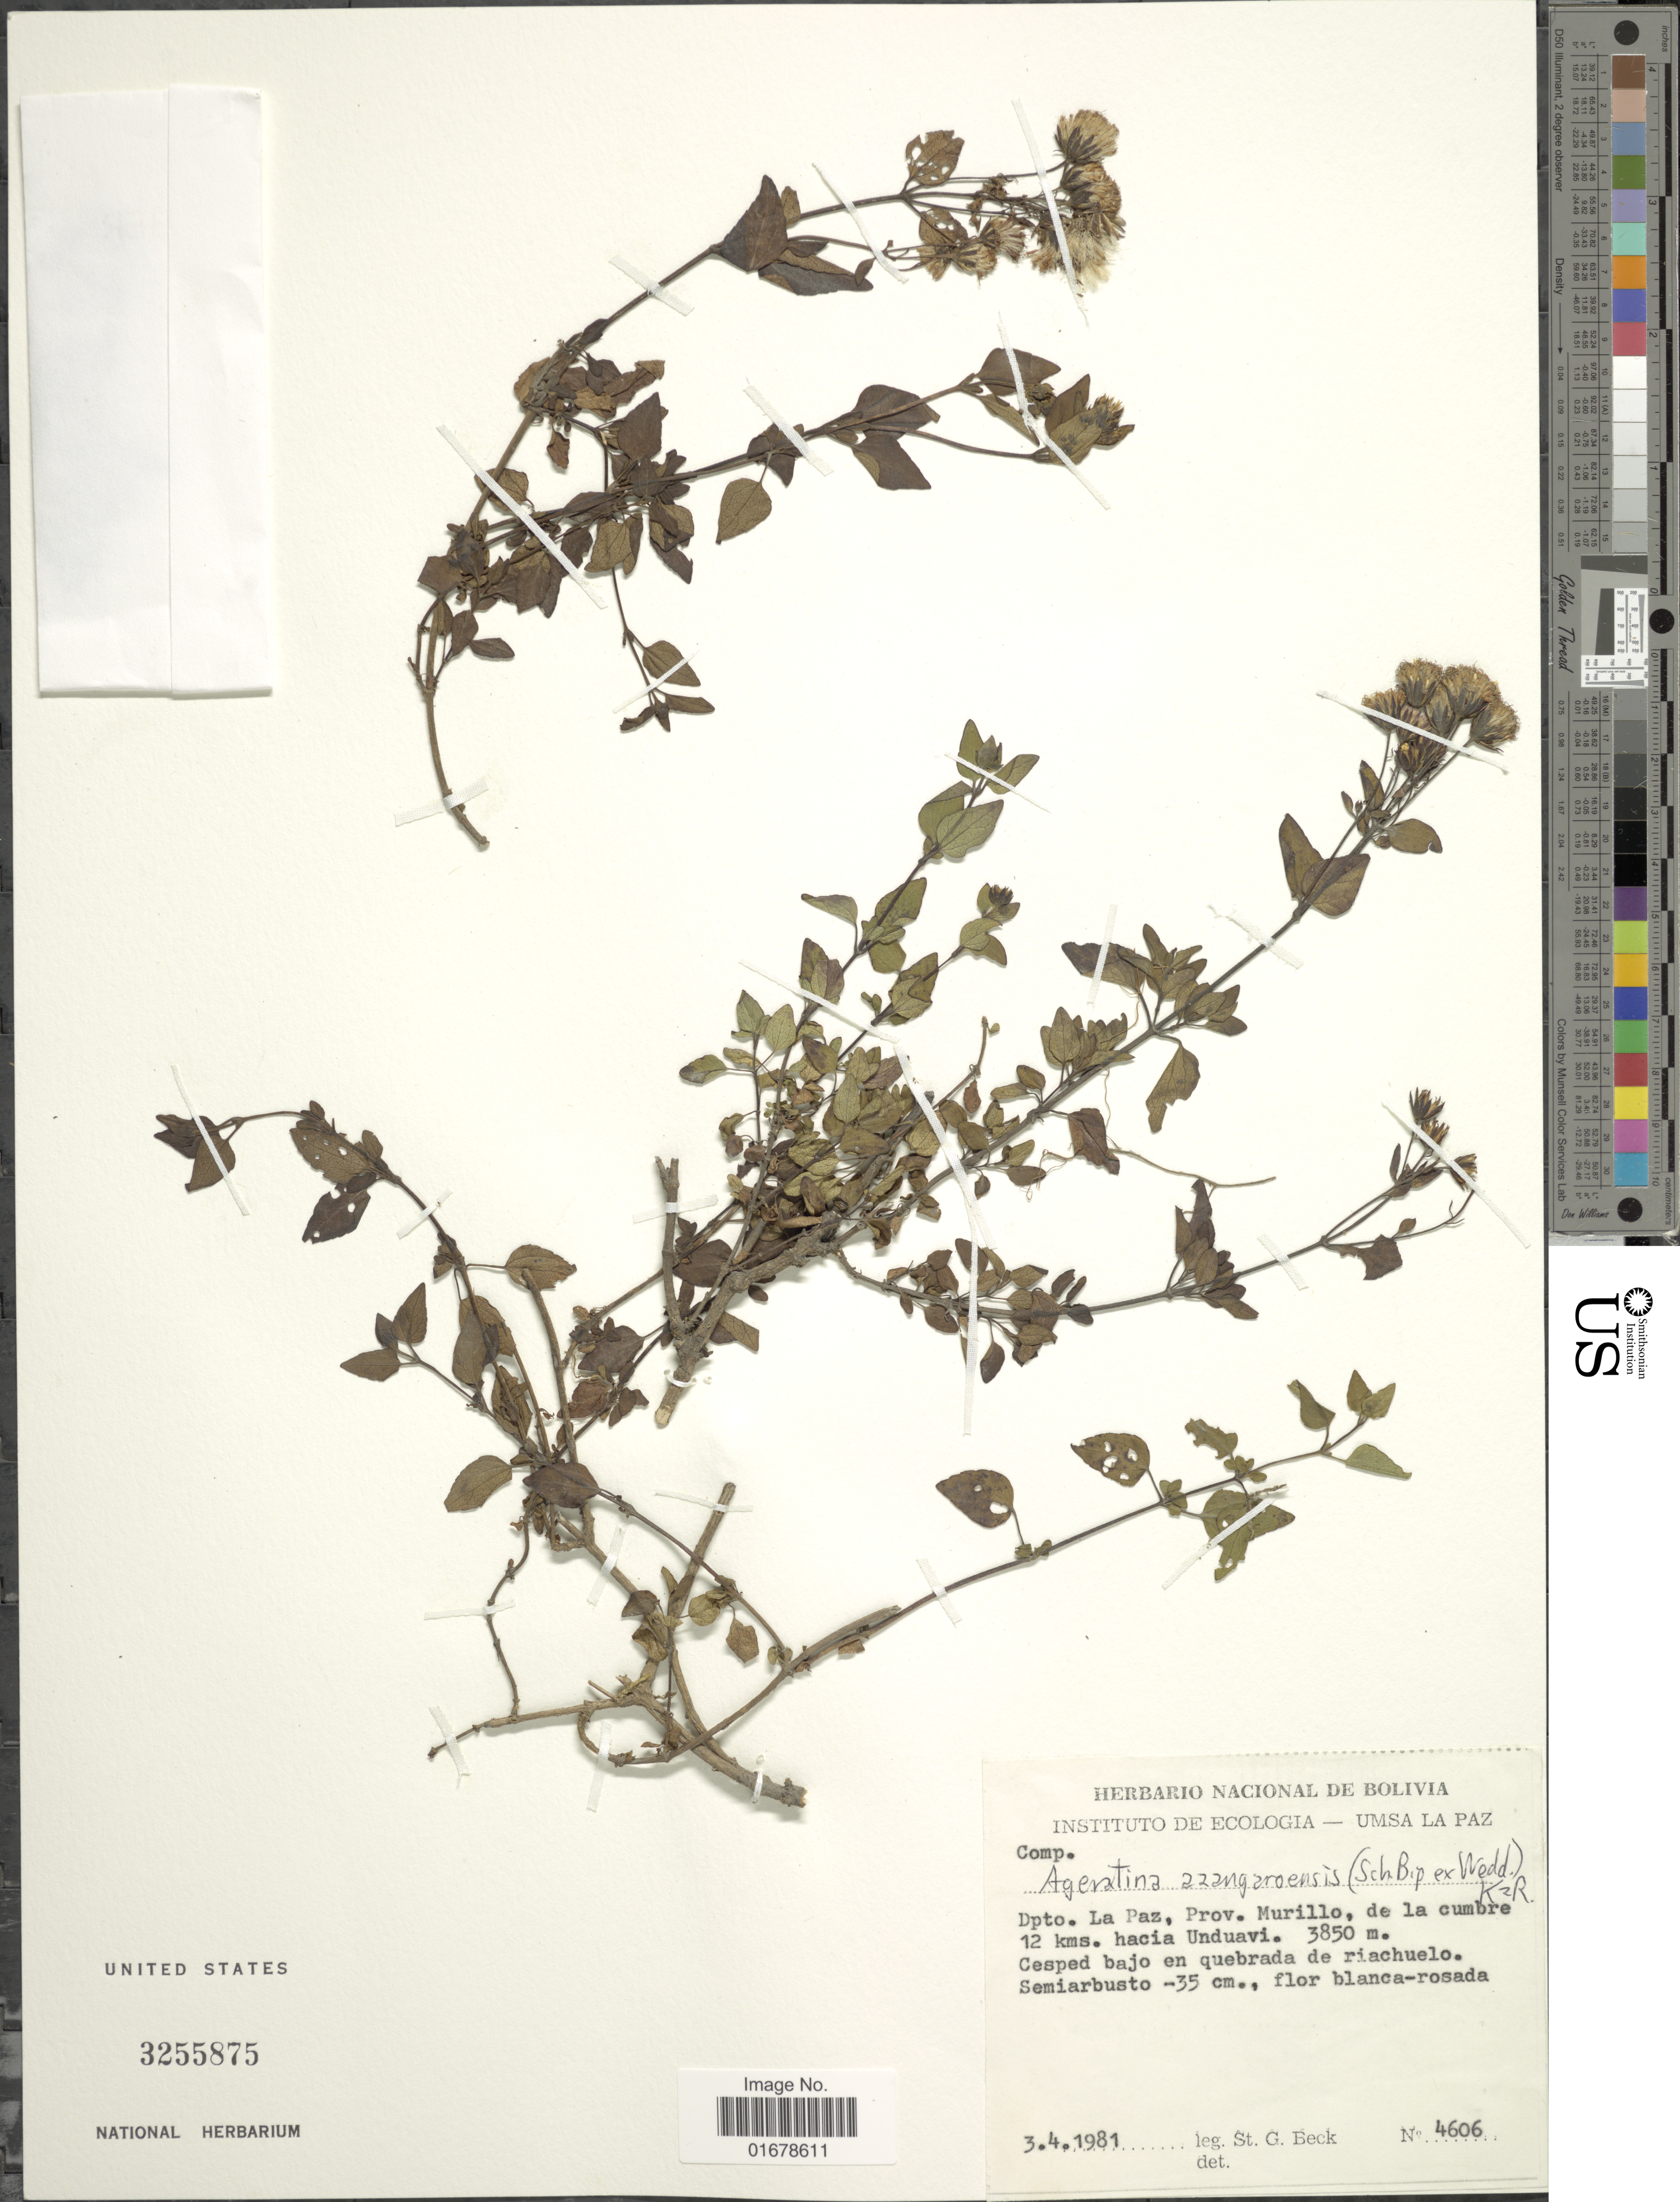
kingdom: Plantae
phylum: Tracheophyta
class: Magnoliopsida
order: Asterales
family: Asteraceae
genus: Ageratina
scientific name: Ageratina azangaroensis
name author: (Sch. Bip. ex Wedd.) R.M. King & H. Rob.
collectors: S. G. Beck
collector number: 4606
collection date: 1981-04-03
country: Bolivia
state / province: La Paz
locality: Dpto. La Paz, Prov. Murillo, de la cumbre 12 kms hacia Unduavi, Cesped bajo en quebrada de riachuelo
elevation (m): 3850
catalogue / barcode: US 3255875